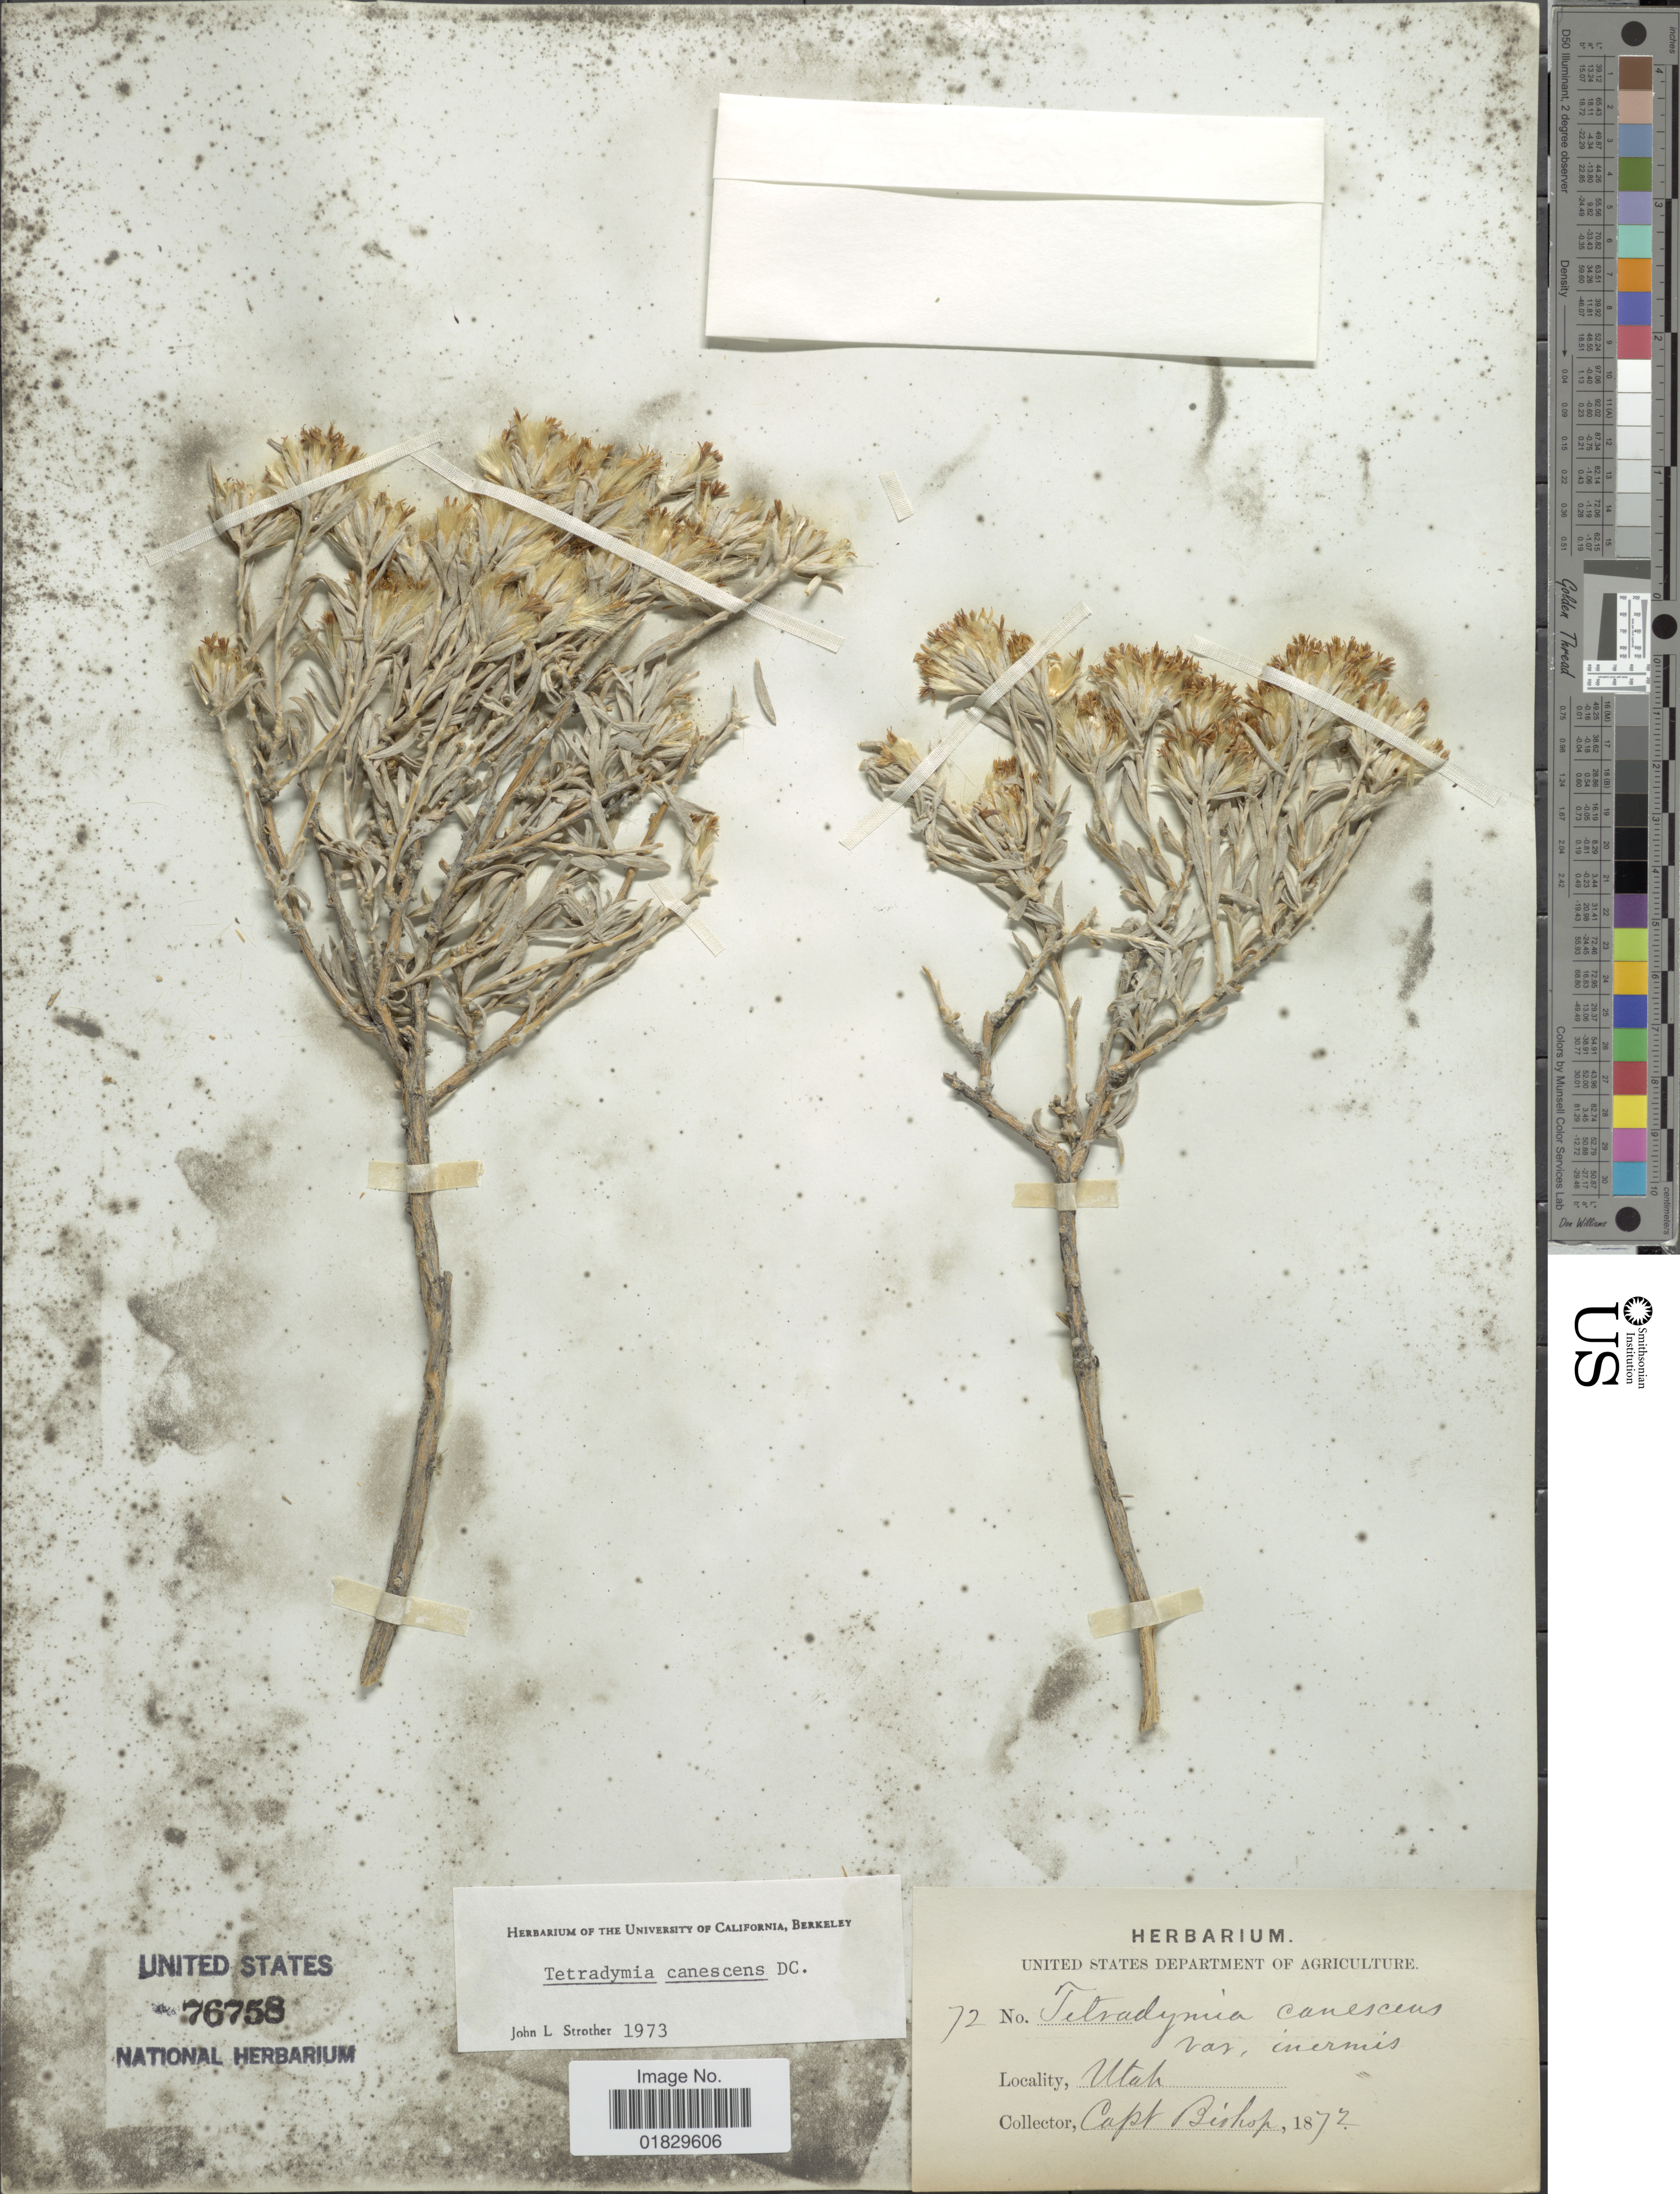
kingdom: Plantae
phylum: Tracheophyta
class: Magnoliopsida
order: Asterales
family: Asteraceae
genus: Tetradymia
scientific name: Tetradymia canescens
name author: DC.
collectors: -- Bishop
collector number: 72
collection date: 1872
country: United States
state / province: Utah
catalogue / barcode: US 76758